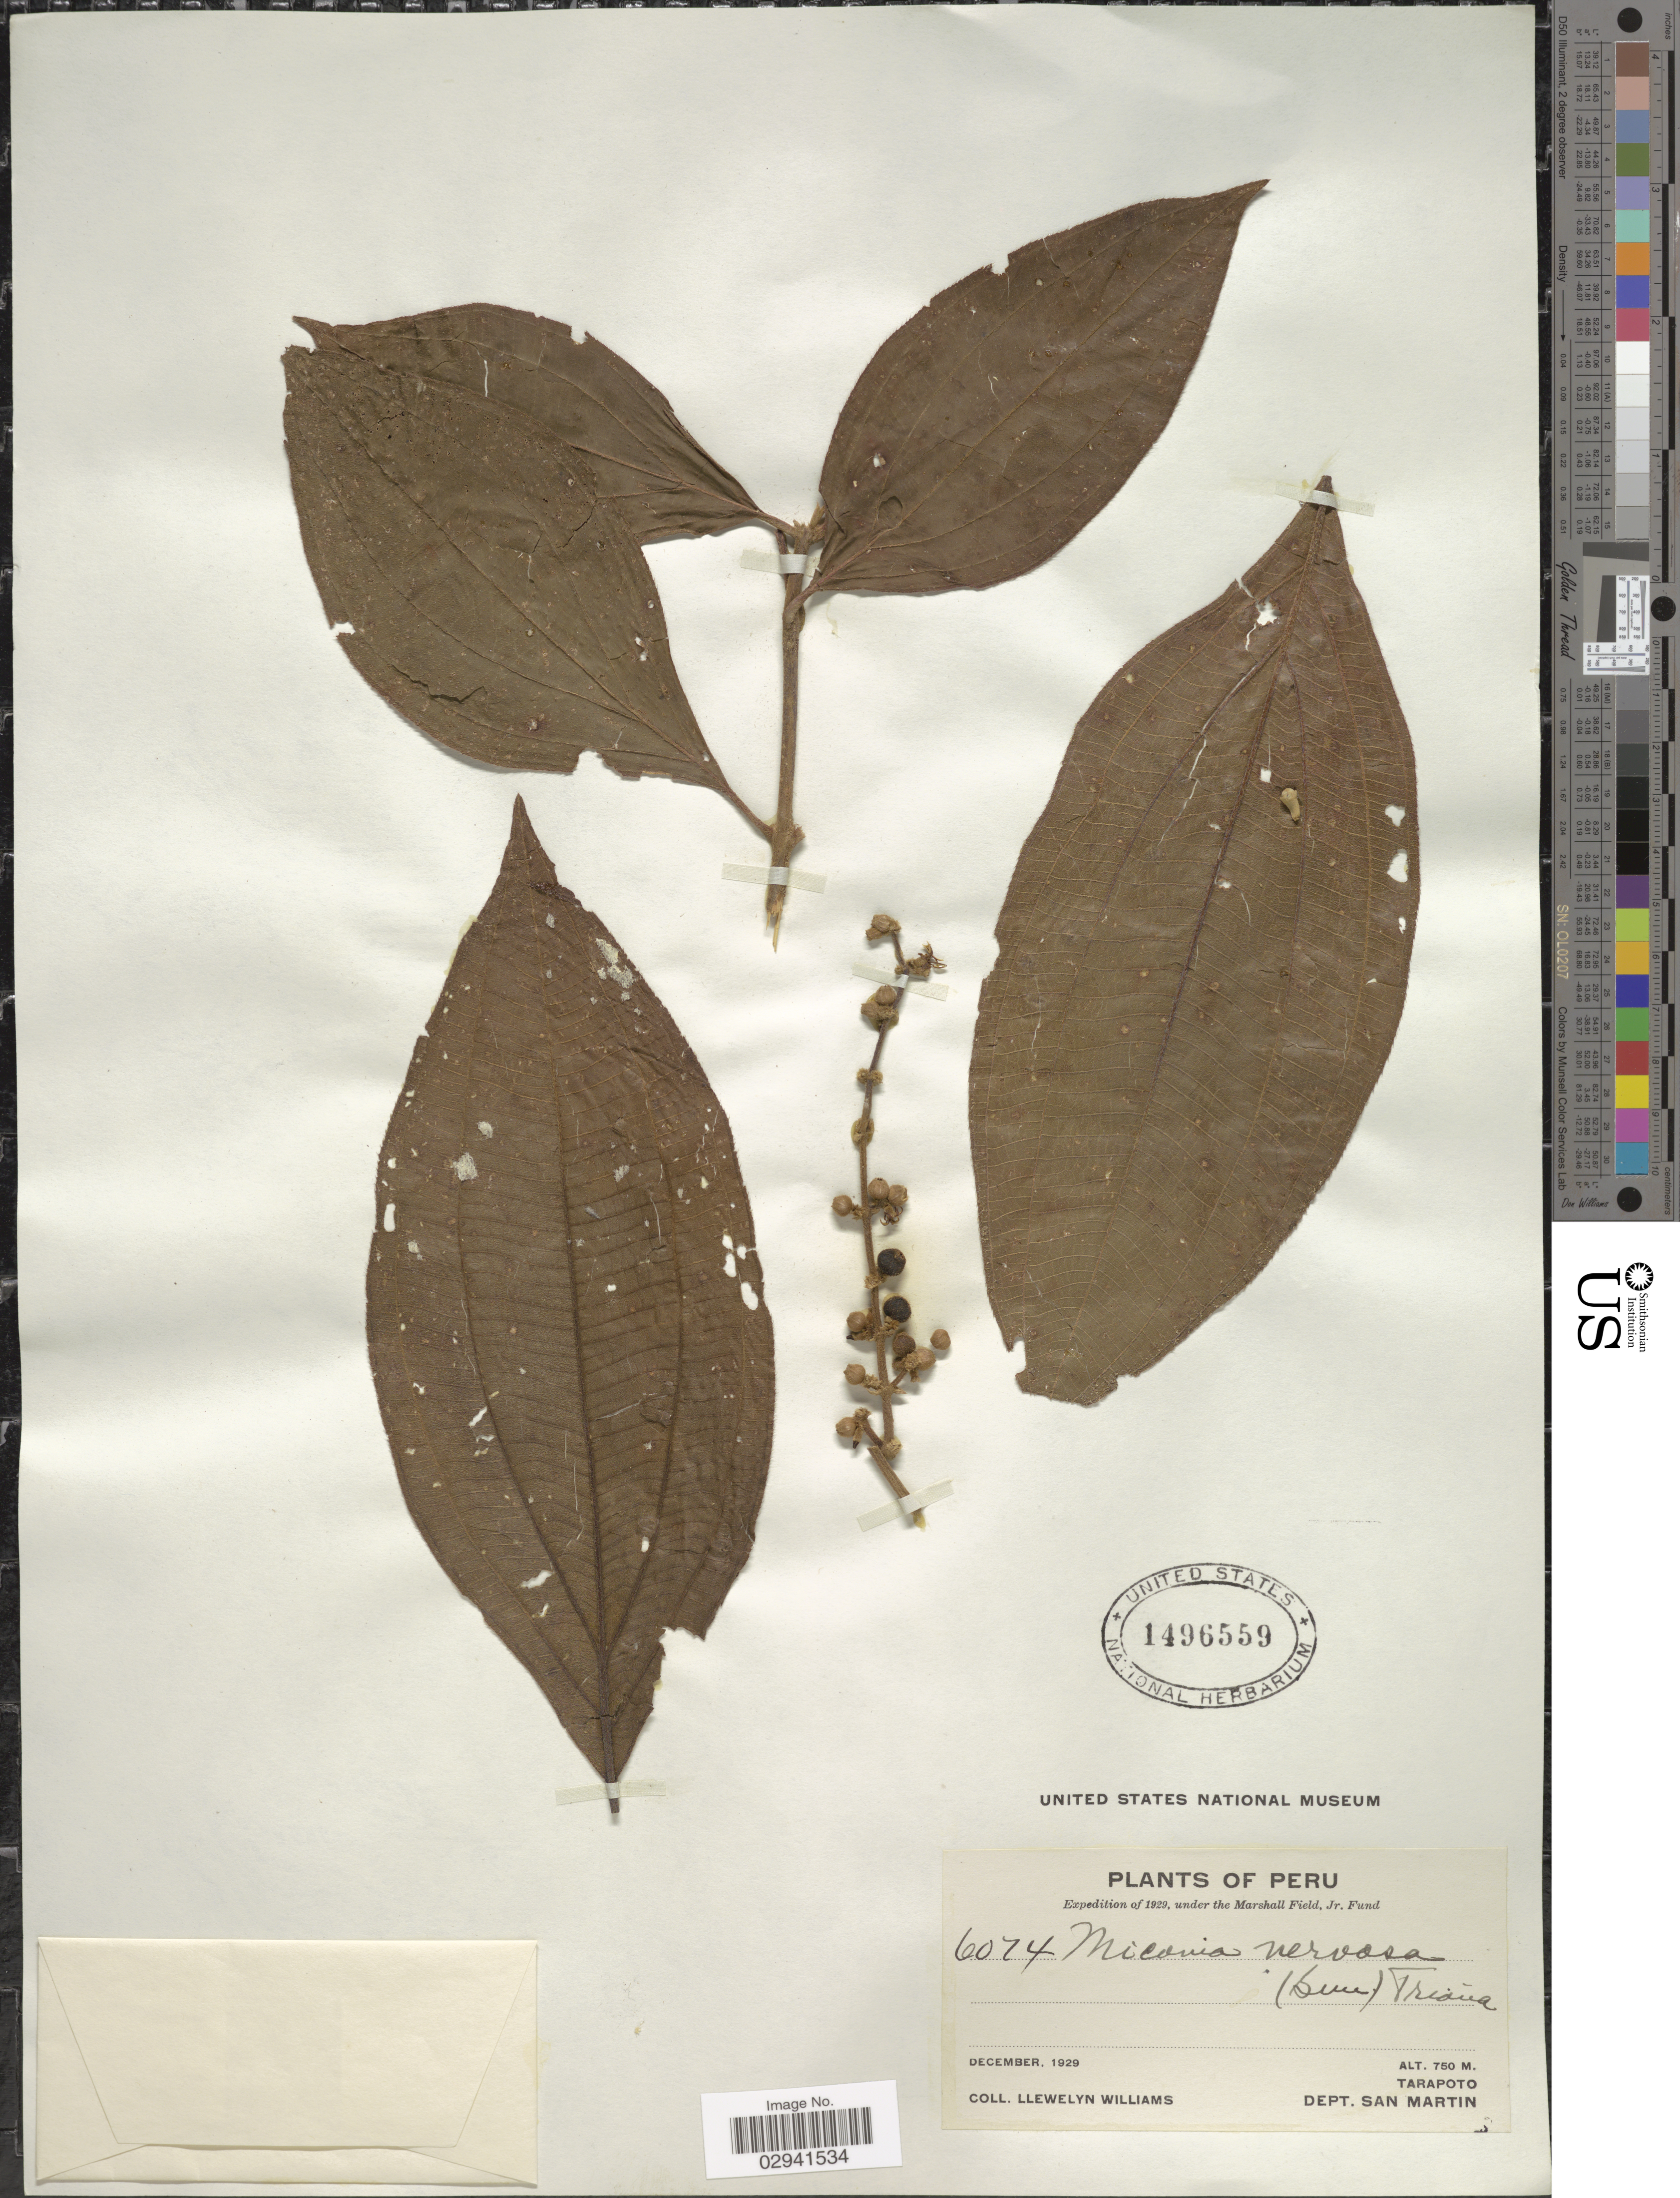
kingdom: Plantae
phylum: Tracheophyta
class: Magnoliopsida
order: Myrtales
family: Melastomataceae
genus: Miconia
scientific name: Miconia nervosa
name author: (Sm.) Triana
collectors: Ll. Williams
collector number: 6074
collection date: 1929-12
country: Peru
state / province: San Martín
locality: Tarapoto, Dept. San Martin.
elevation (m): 750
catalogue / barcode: US 1496559